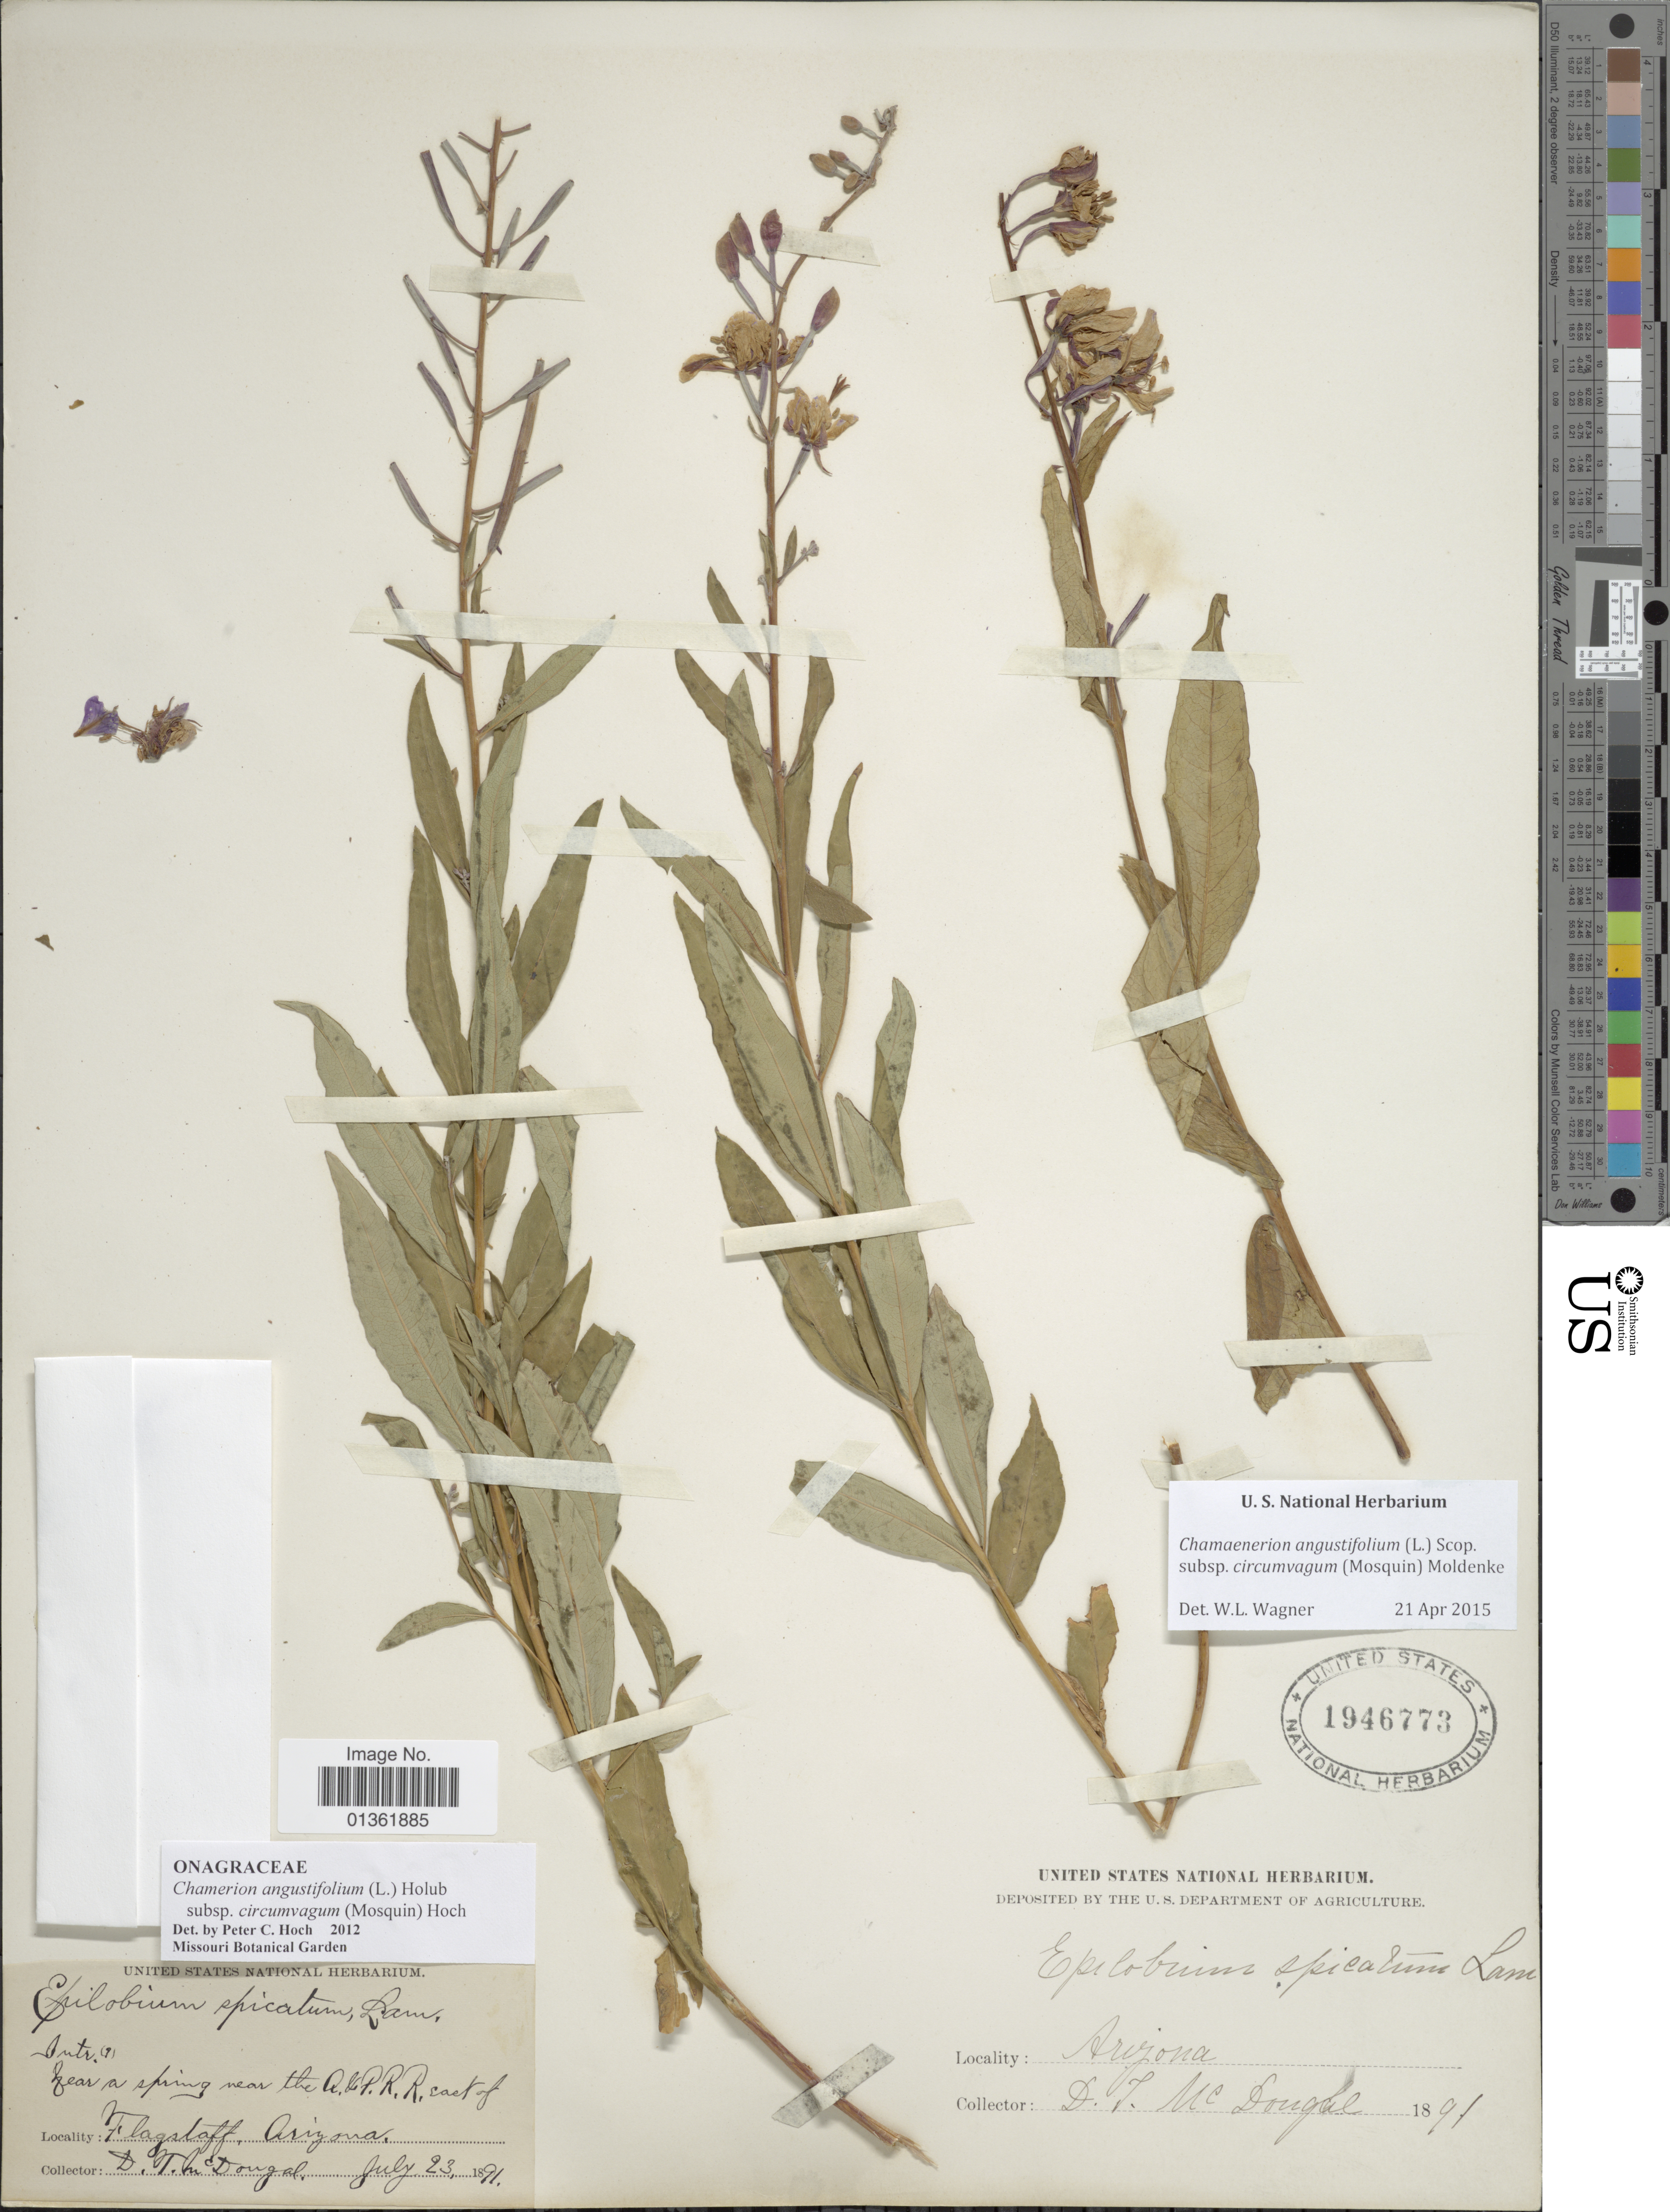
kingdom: Plantae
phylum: Tracheophyta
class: Magnoliopsida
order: Myrtales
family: Onagraceae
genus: Chamaenerion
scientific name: Chamaenerion angustifolium subsp. circumvagum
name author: (Mosquin) Moldenke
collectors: D. McDougal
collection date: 1891-07-23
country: United States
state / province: Arizona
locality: Flagstaff.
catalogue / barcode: US 1946773